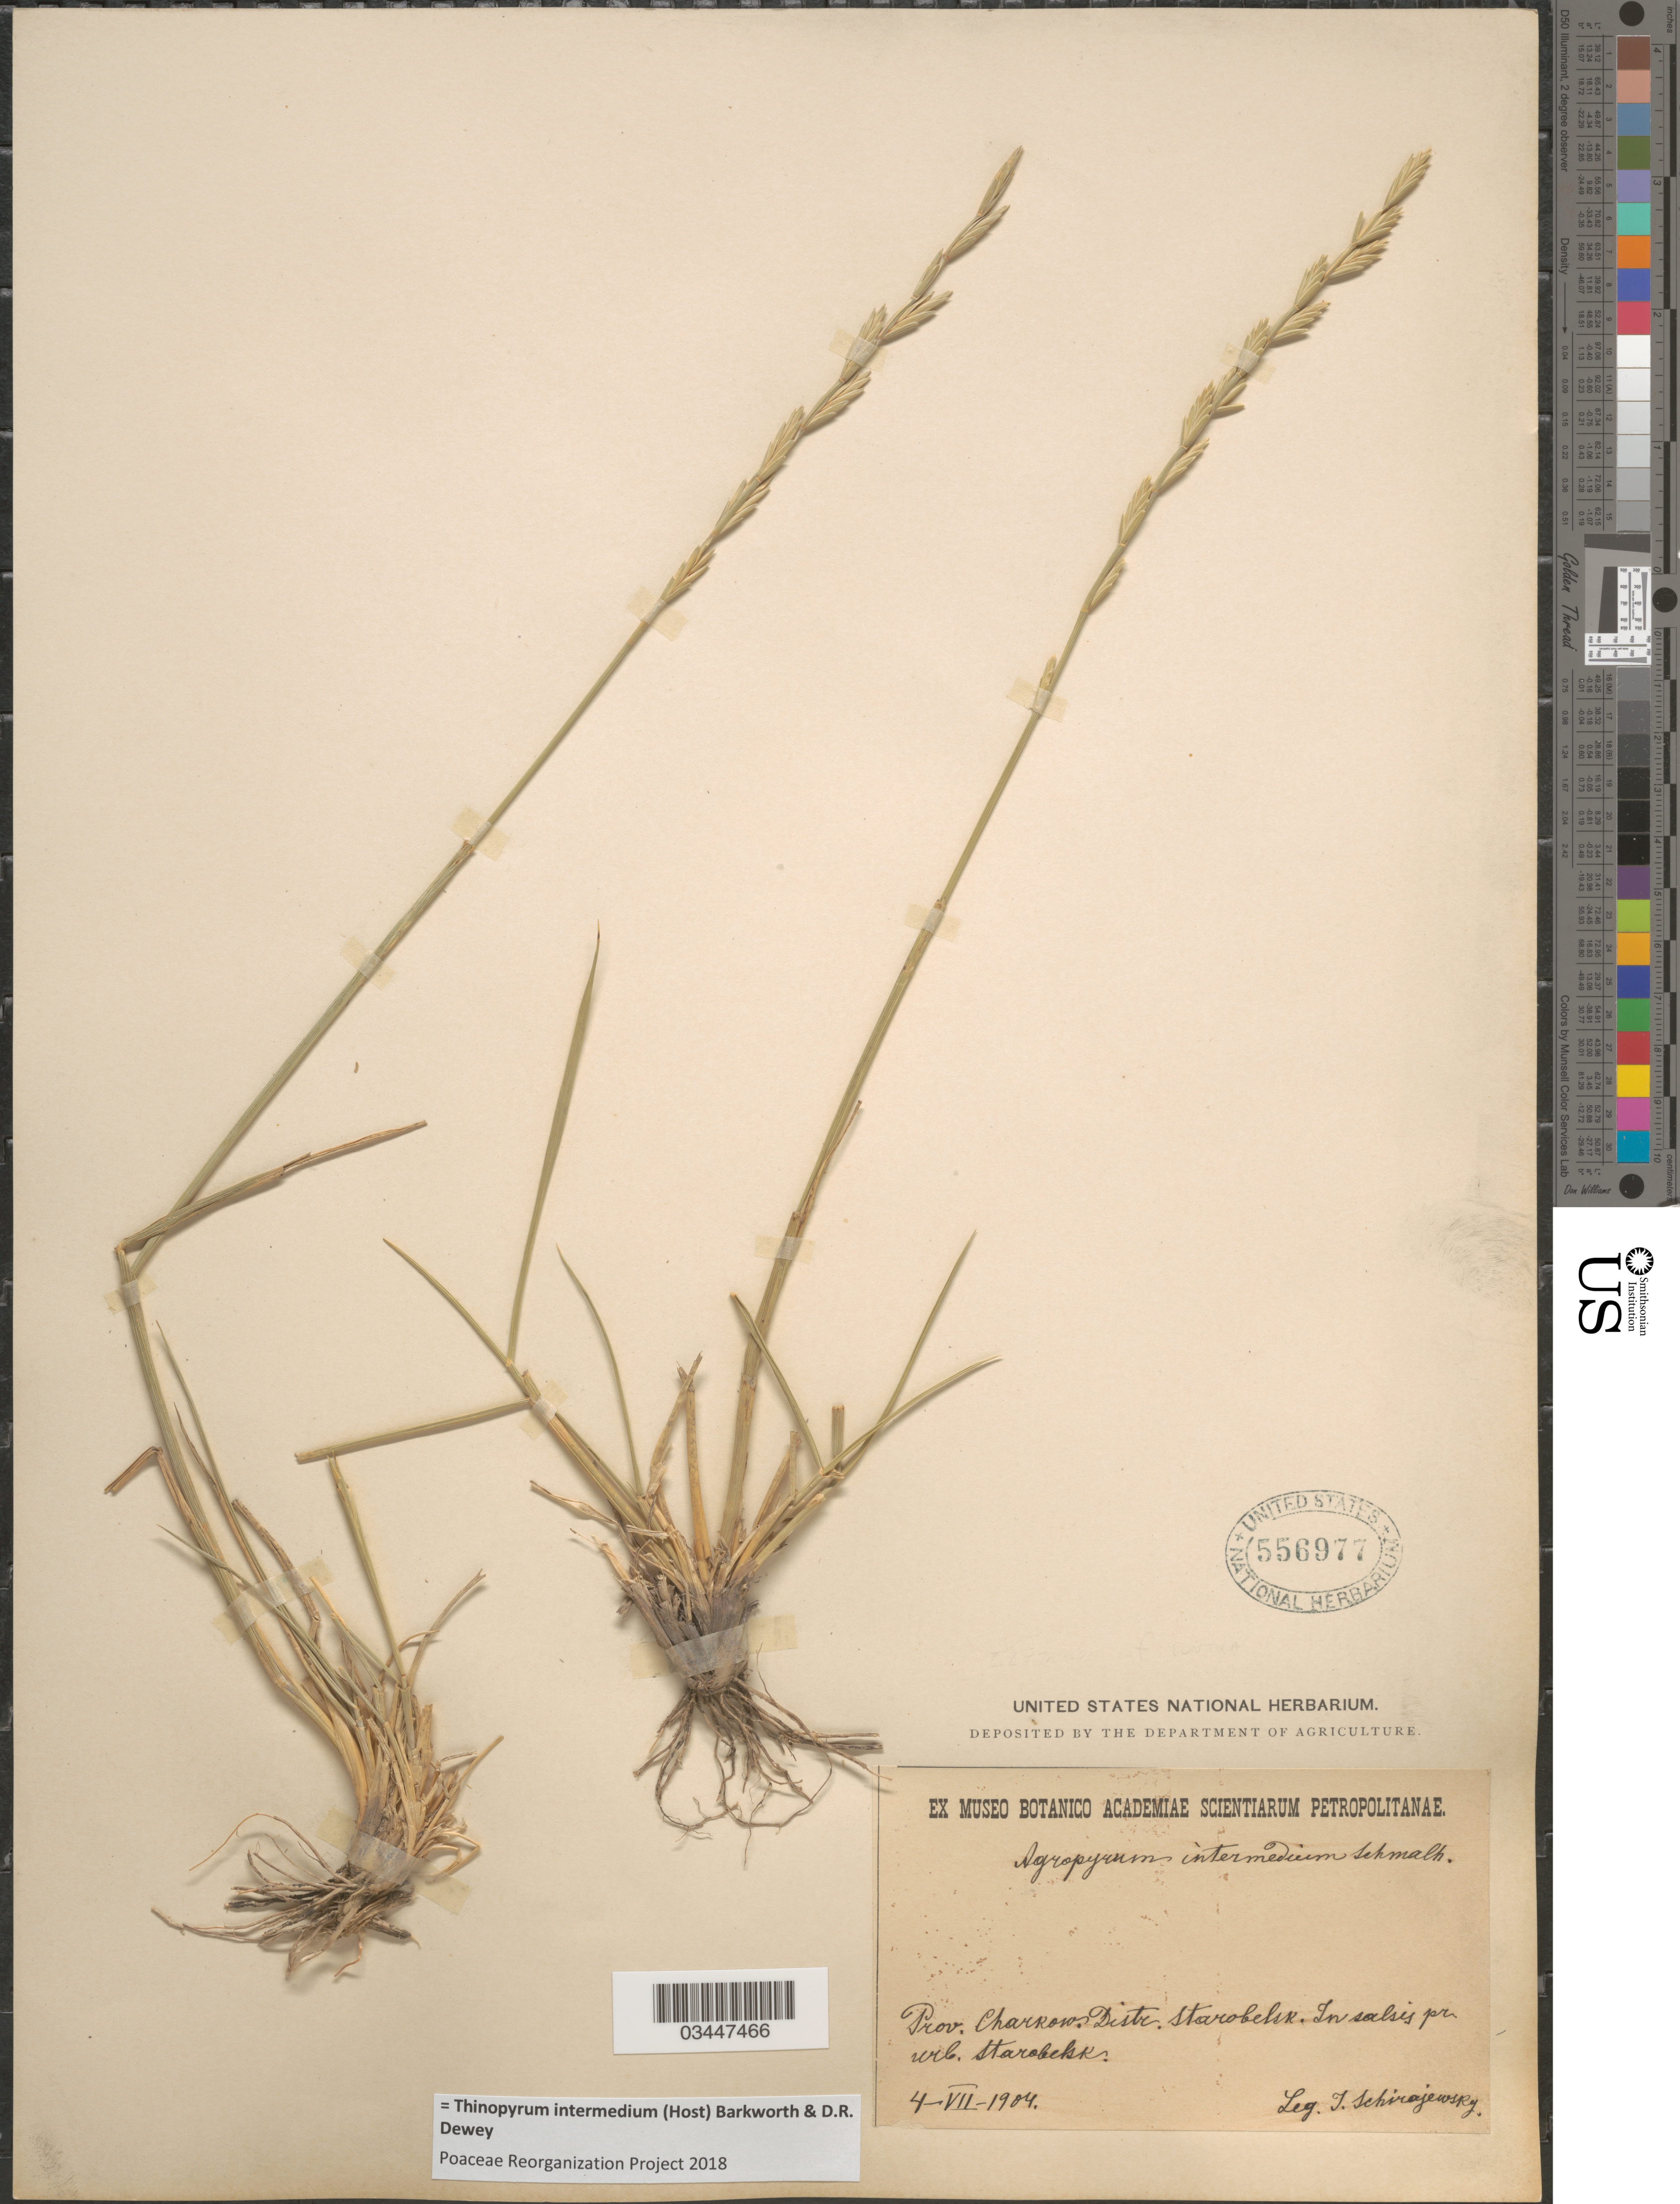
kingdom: Plantae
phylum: Tracheophyta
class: Liliopsida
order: Poales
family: Poaceae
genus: Thinopyrum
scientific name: Thinopyrum intermedium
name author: (Host) Barkworth & Dewey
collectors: I. Schirajewsky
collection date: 1904-07-04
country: Ukraine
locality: Prov. Charkow, Distr. Starobelsk. In salsis pr. urb. Starobelsk.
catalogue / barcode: US 556977